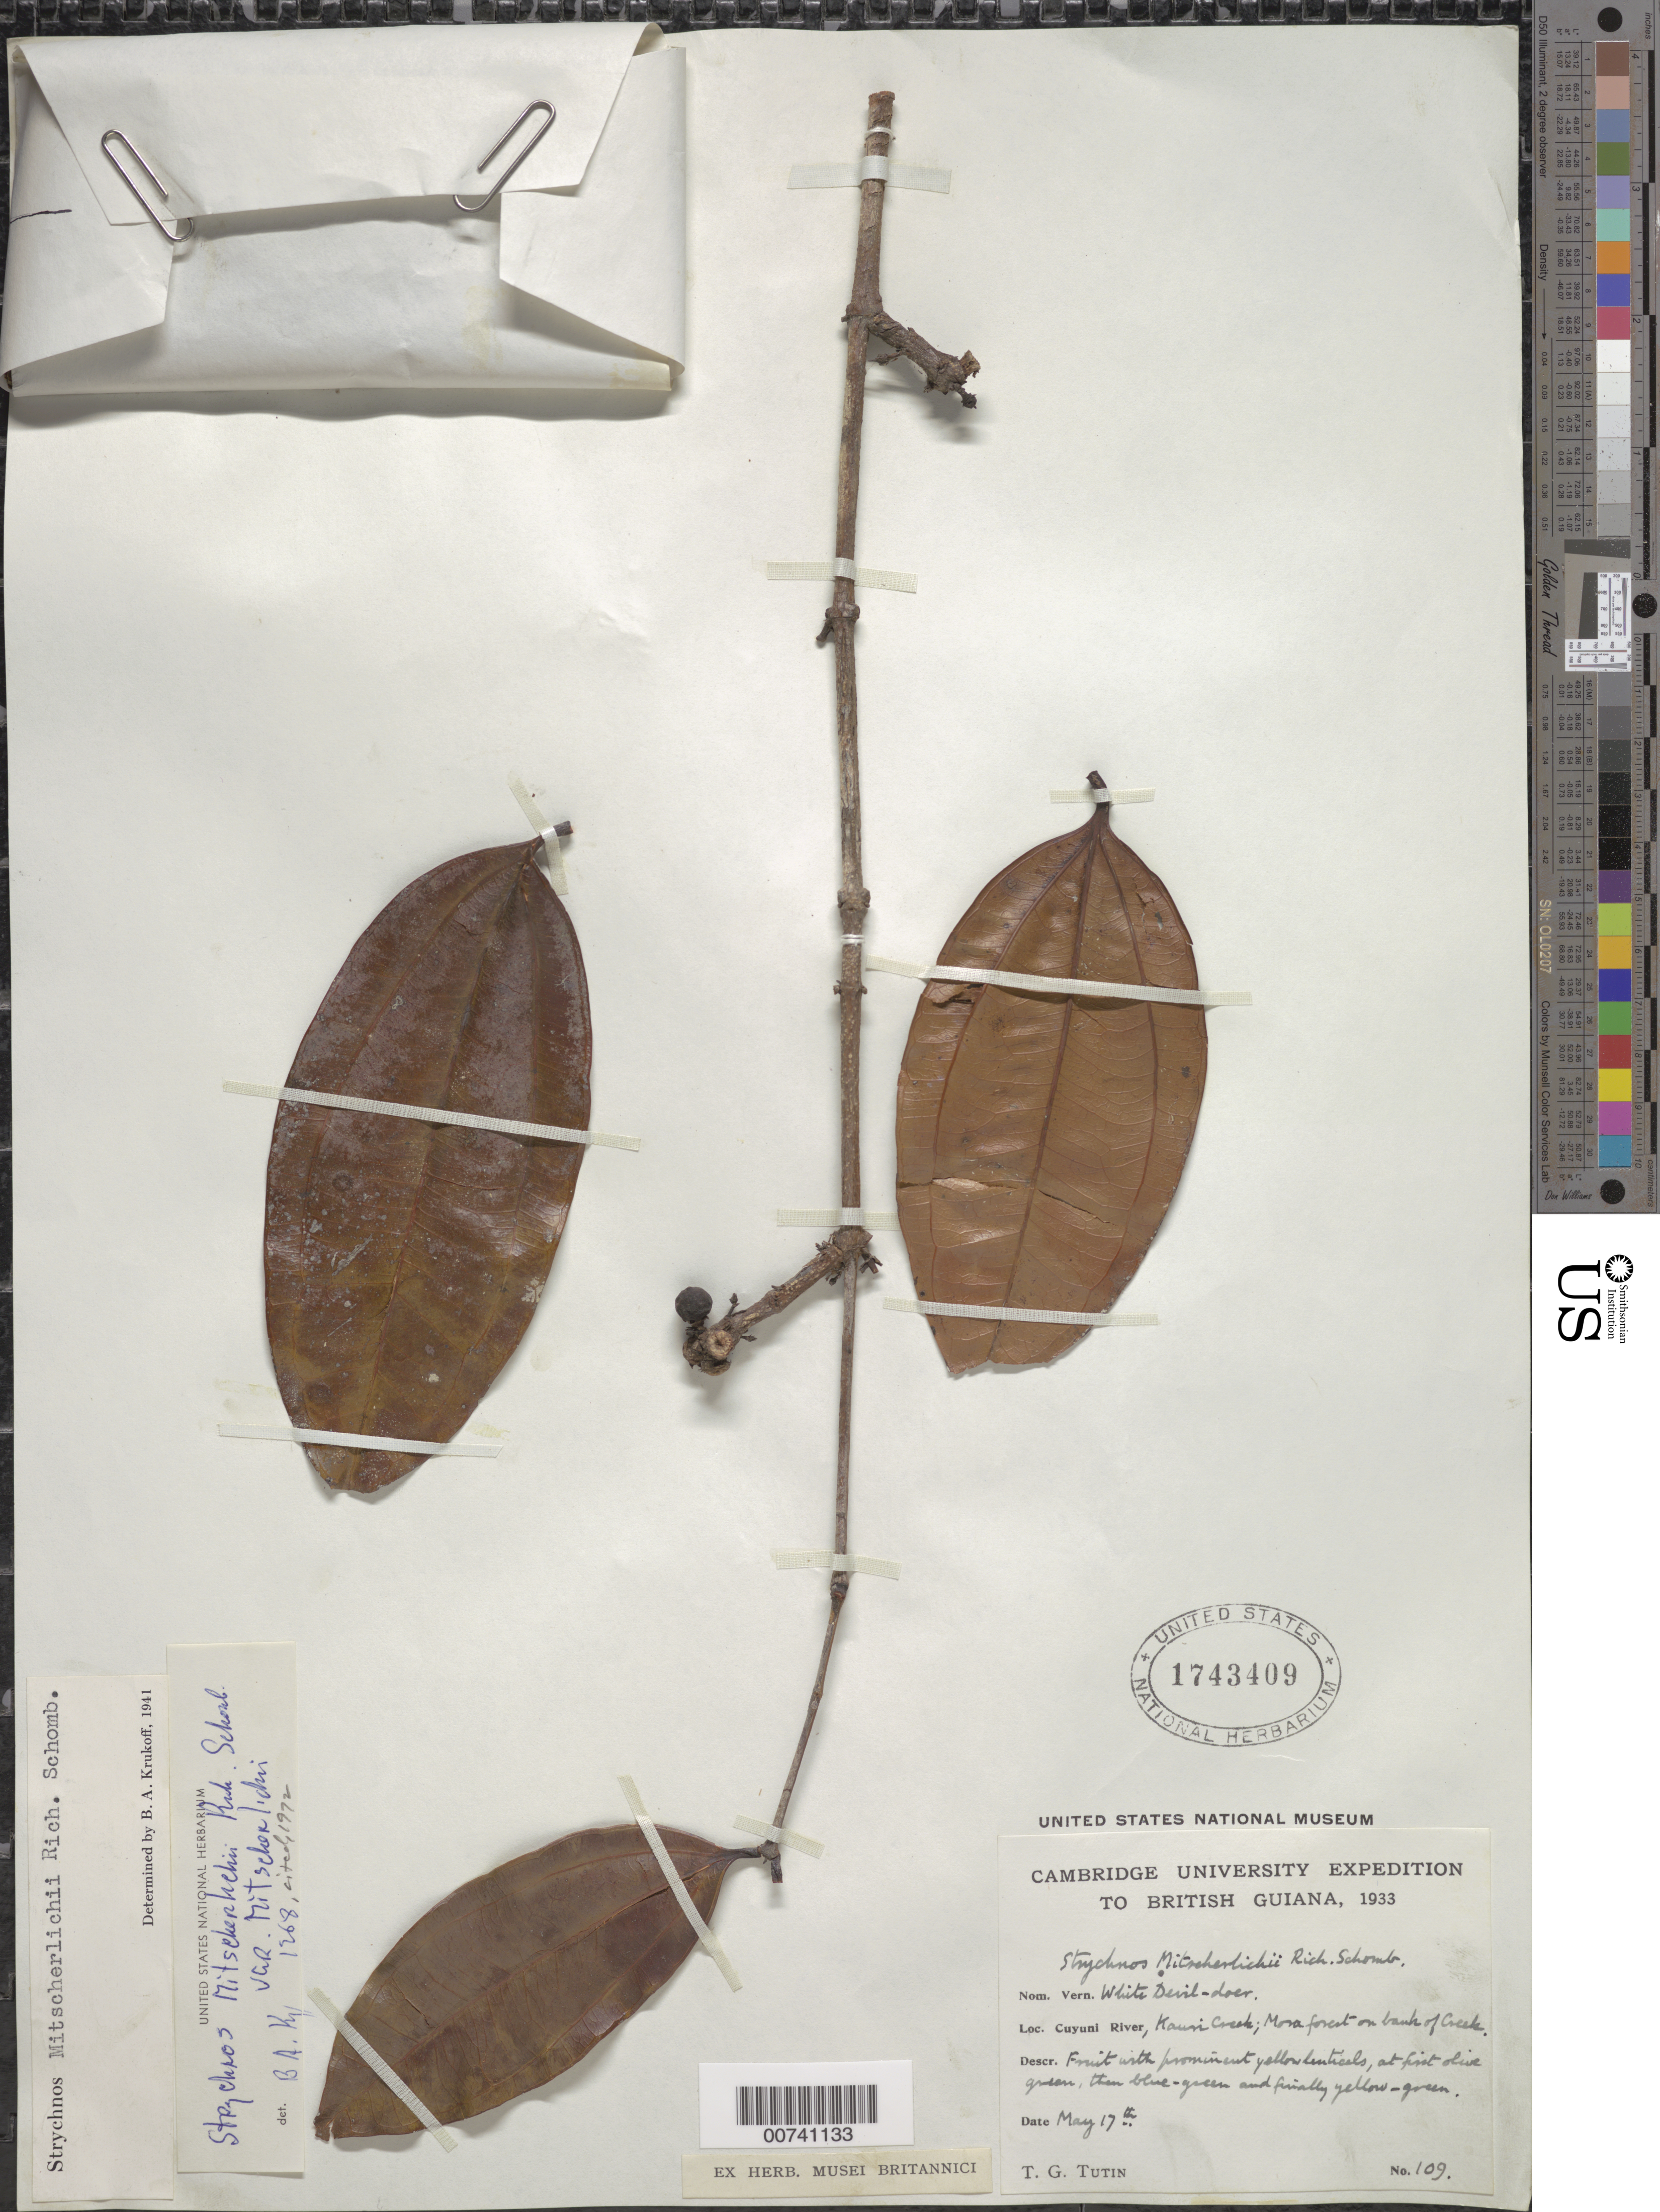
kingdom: Plantae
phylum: Tracheophyta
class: Magnoliopsida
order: Gentianales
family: Loganiaceae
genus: Strychnos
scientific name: Strychnos mitscherlichii var. mitscherlichii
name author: M.R. Schomb.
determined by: Krukoff, B. A.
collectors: T. G. Tutin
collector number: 109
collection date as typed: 17-May-33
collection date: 1933-05-17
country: Guyana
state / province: Cuyuni-Mazaruni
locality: Mazaruni Station, Karau Creek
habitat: Mora forest on creek bank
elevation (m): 30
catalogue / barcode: US 1743409